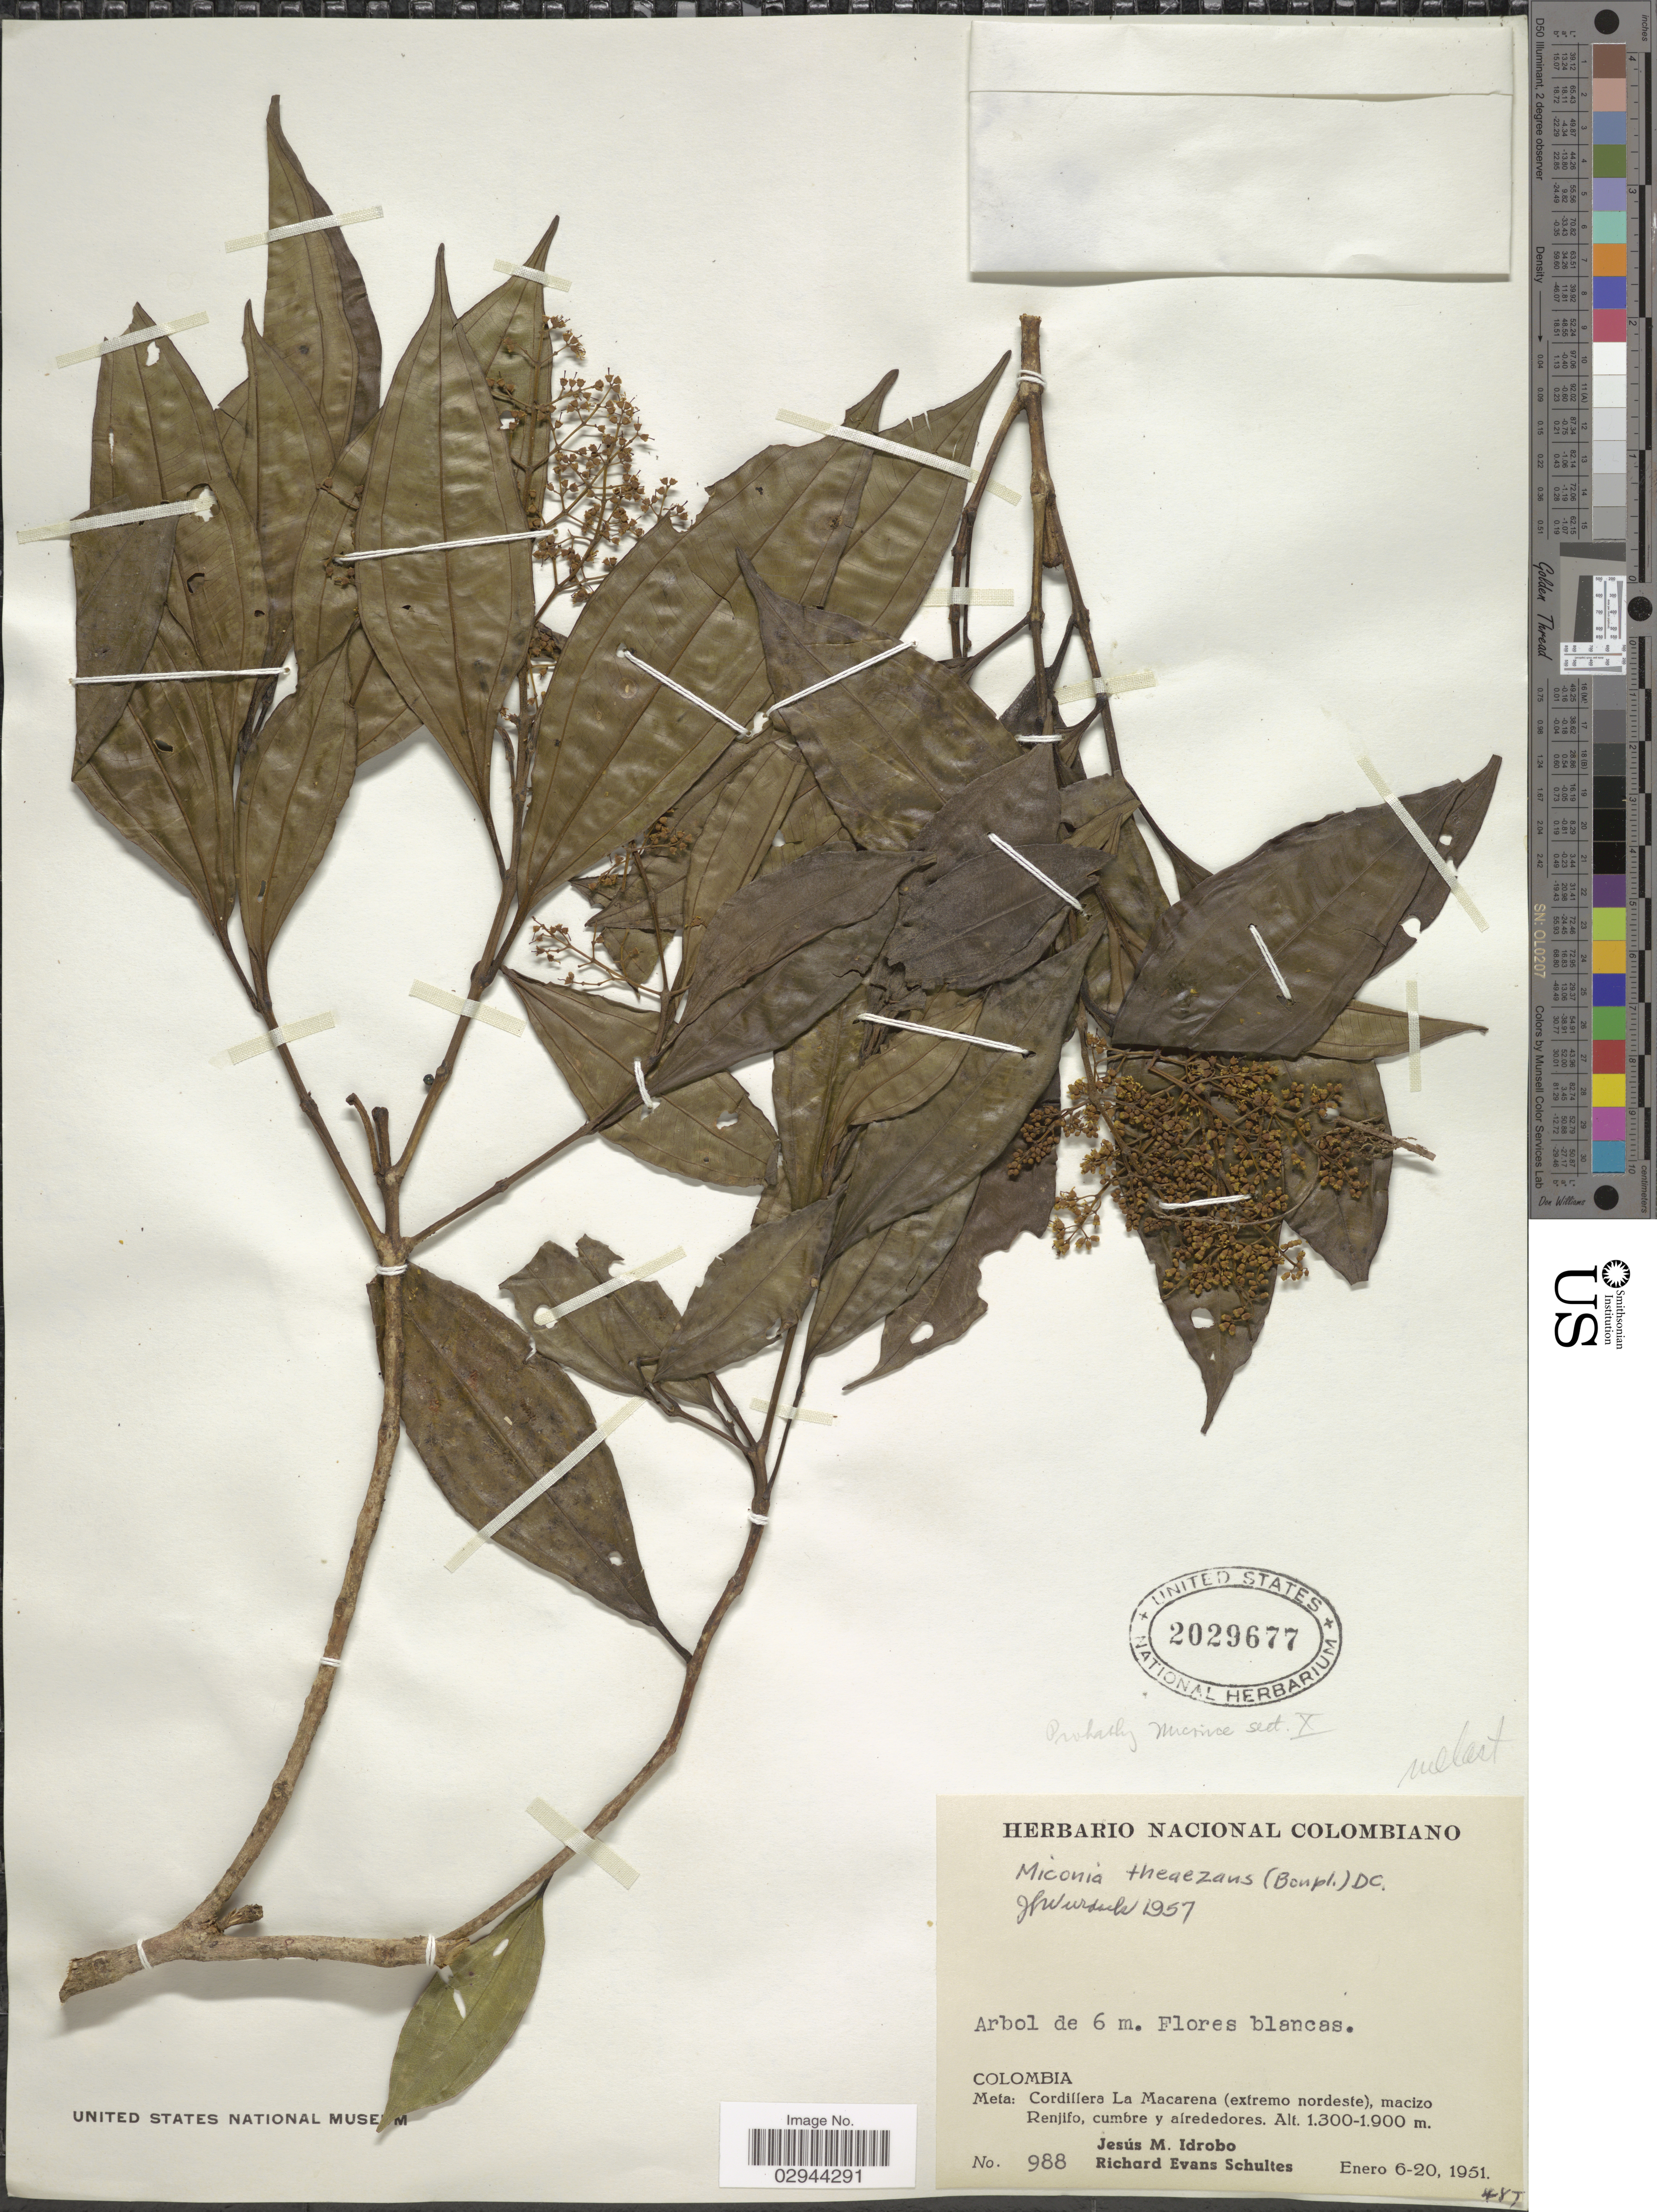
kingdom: Plantae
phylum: Tracheophyta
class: Magnoliopsida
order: Myrtales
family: Melastomataceae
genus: Miconia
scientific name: Miconia theizans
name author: (Bonpl.) Cogn.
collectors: J. M. Idrobo & R. E. Schultes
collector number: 988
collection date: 1952-01-06/1952-01-20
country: Colombia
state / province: Meta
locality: Cordillera La Macarena (extremo nordeste), macizo Renjifo, cumbre y alrededores.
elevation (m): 1300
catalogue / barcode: US 2029677